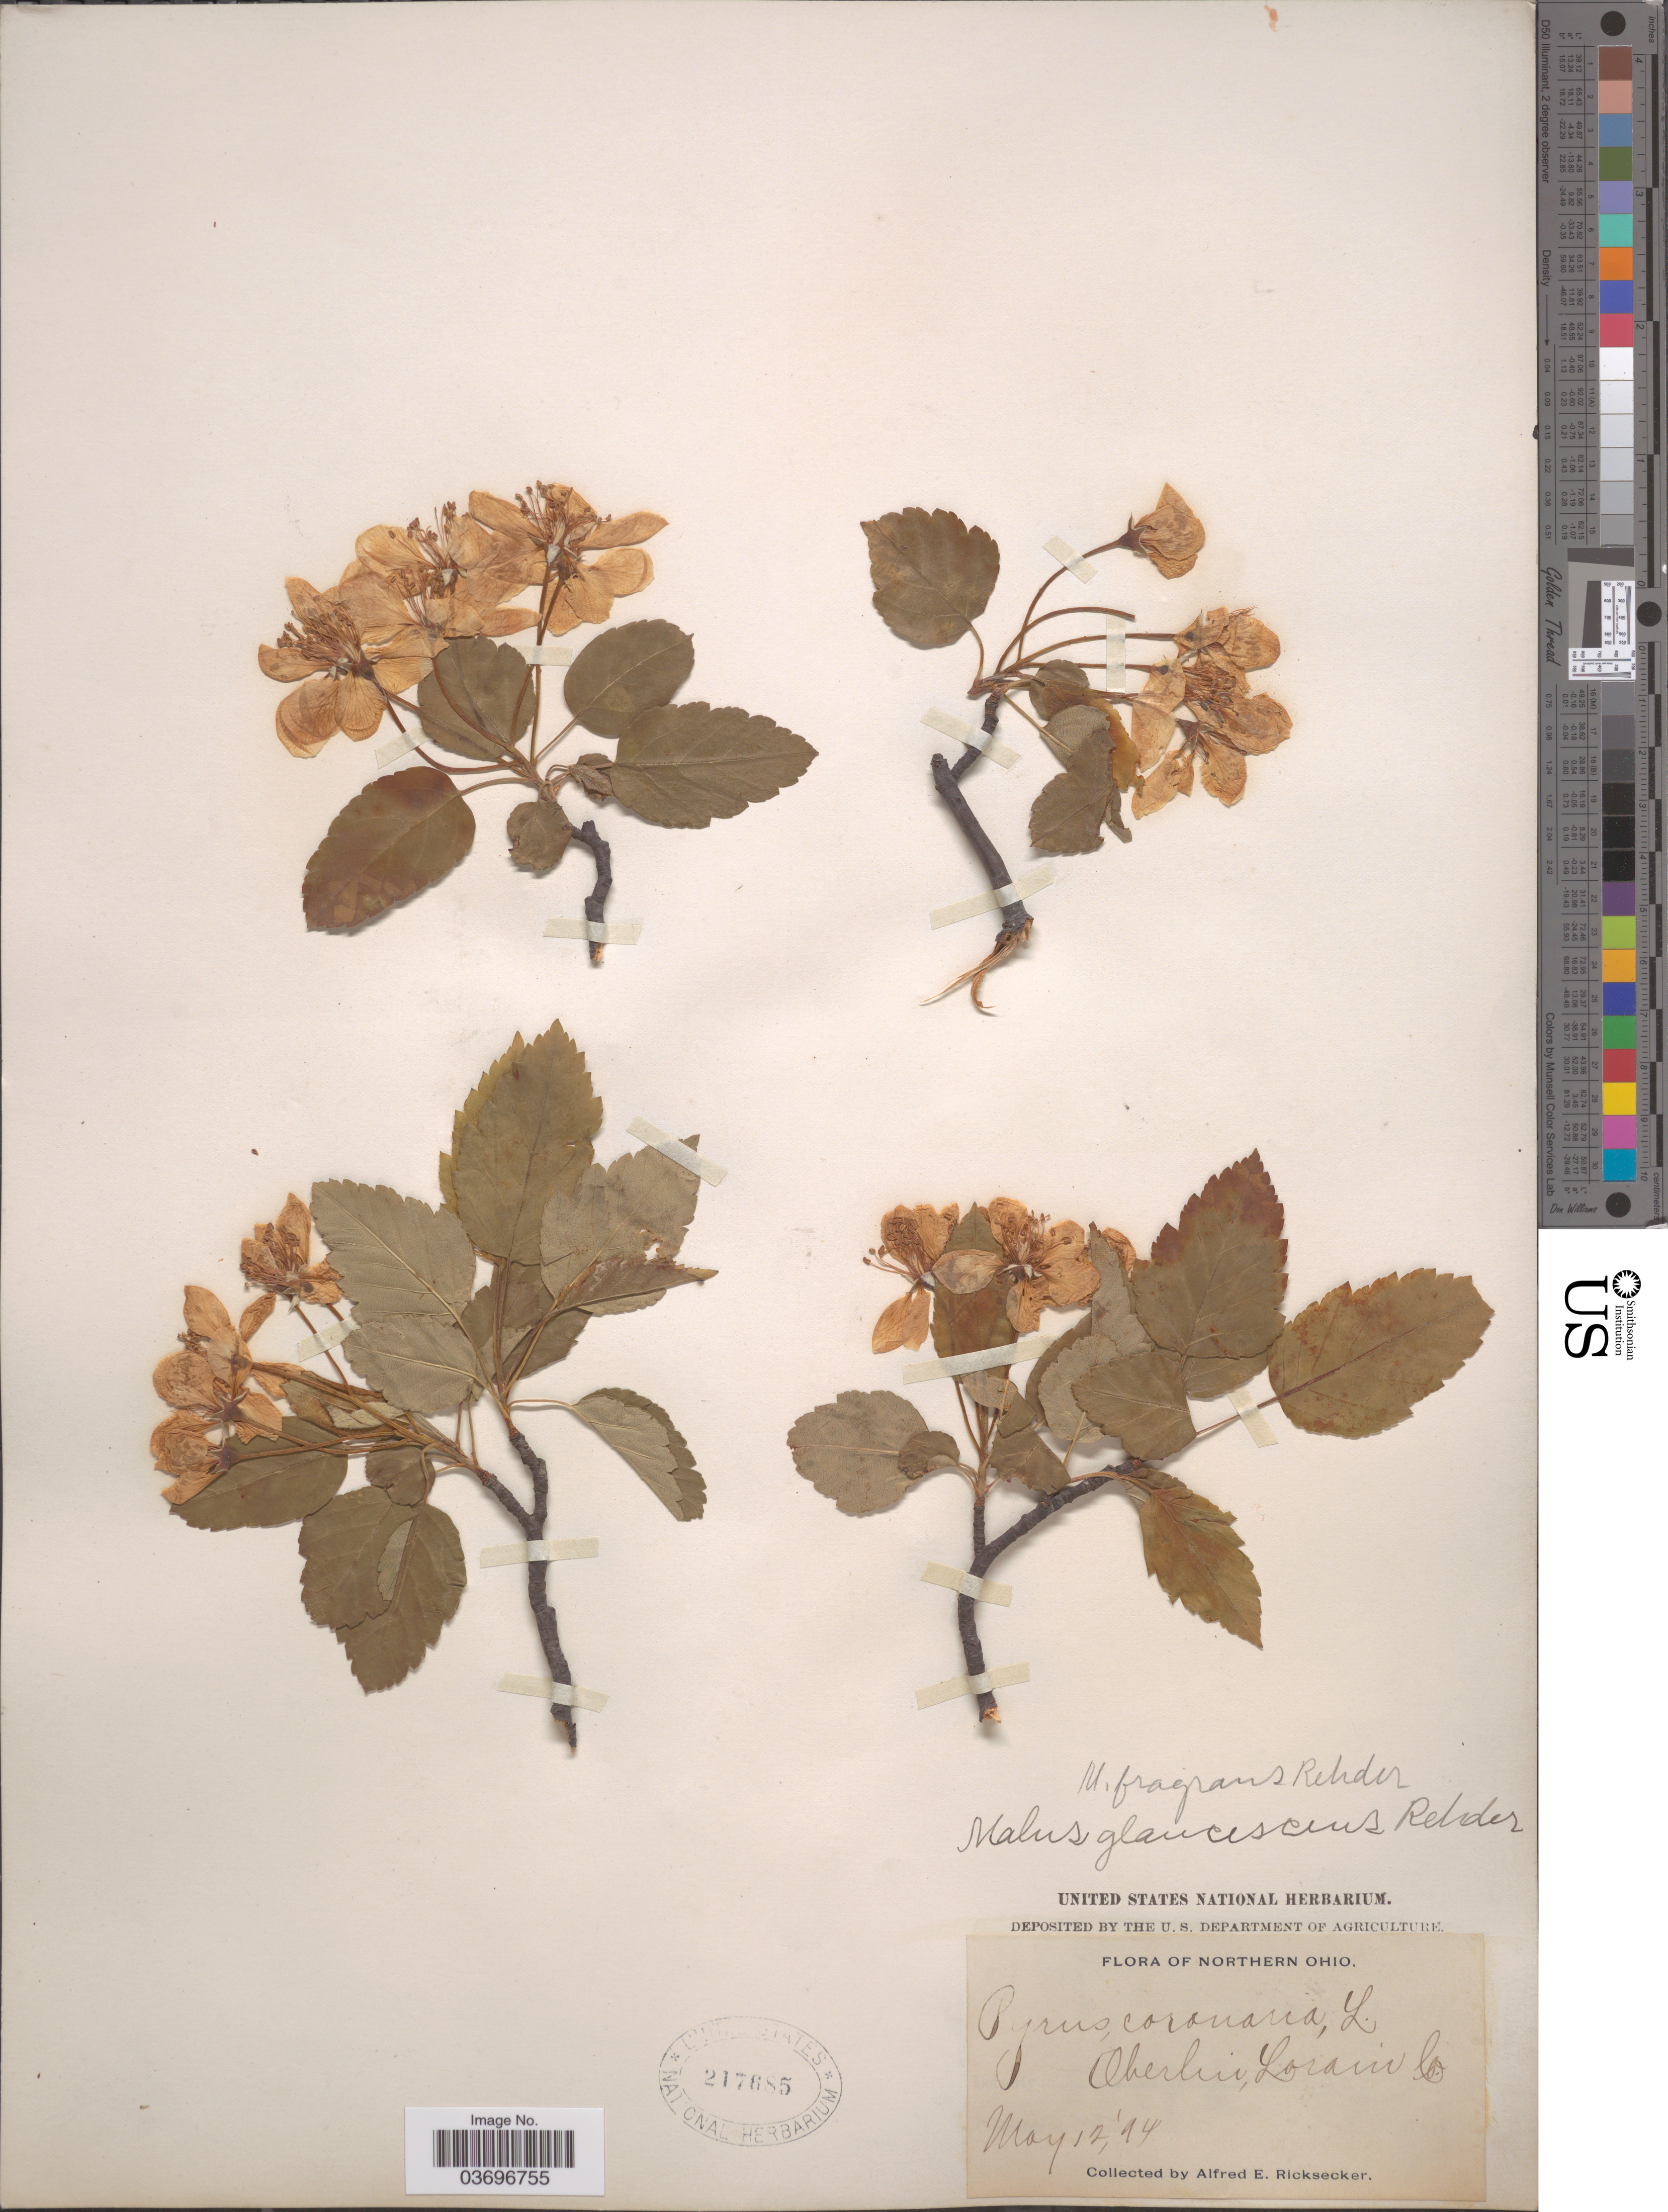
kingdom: Plantae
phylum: Tracheophyta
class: Magnoliopsida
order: Rosales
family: Rosaceae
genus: Malus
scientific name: Malus coronaria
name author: (L.) Mill.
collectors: A. E. Ricksecker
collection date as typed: Transcribed d/m/y: 12/5/94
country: United States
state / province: Ohio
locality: Oberlin, Lorain Co.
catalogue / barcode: US 217685